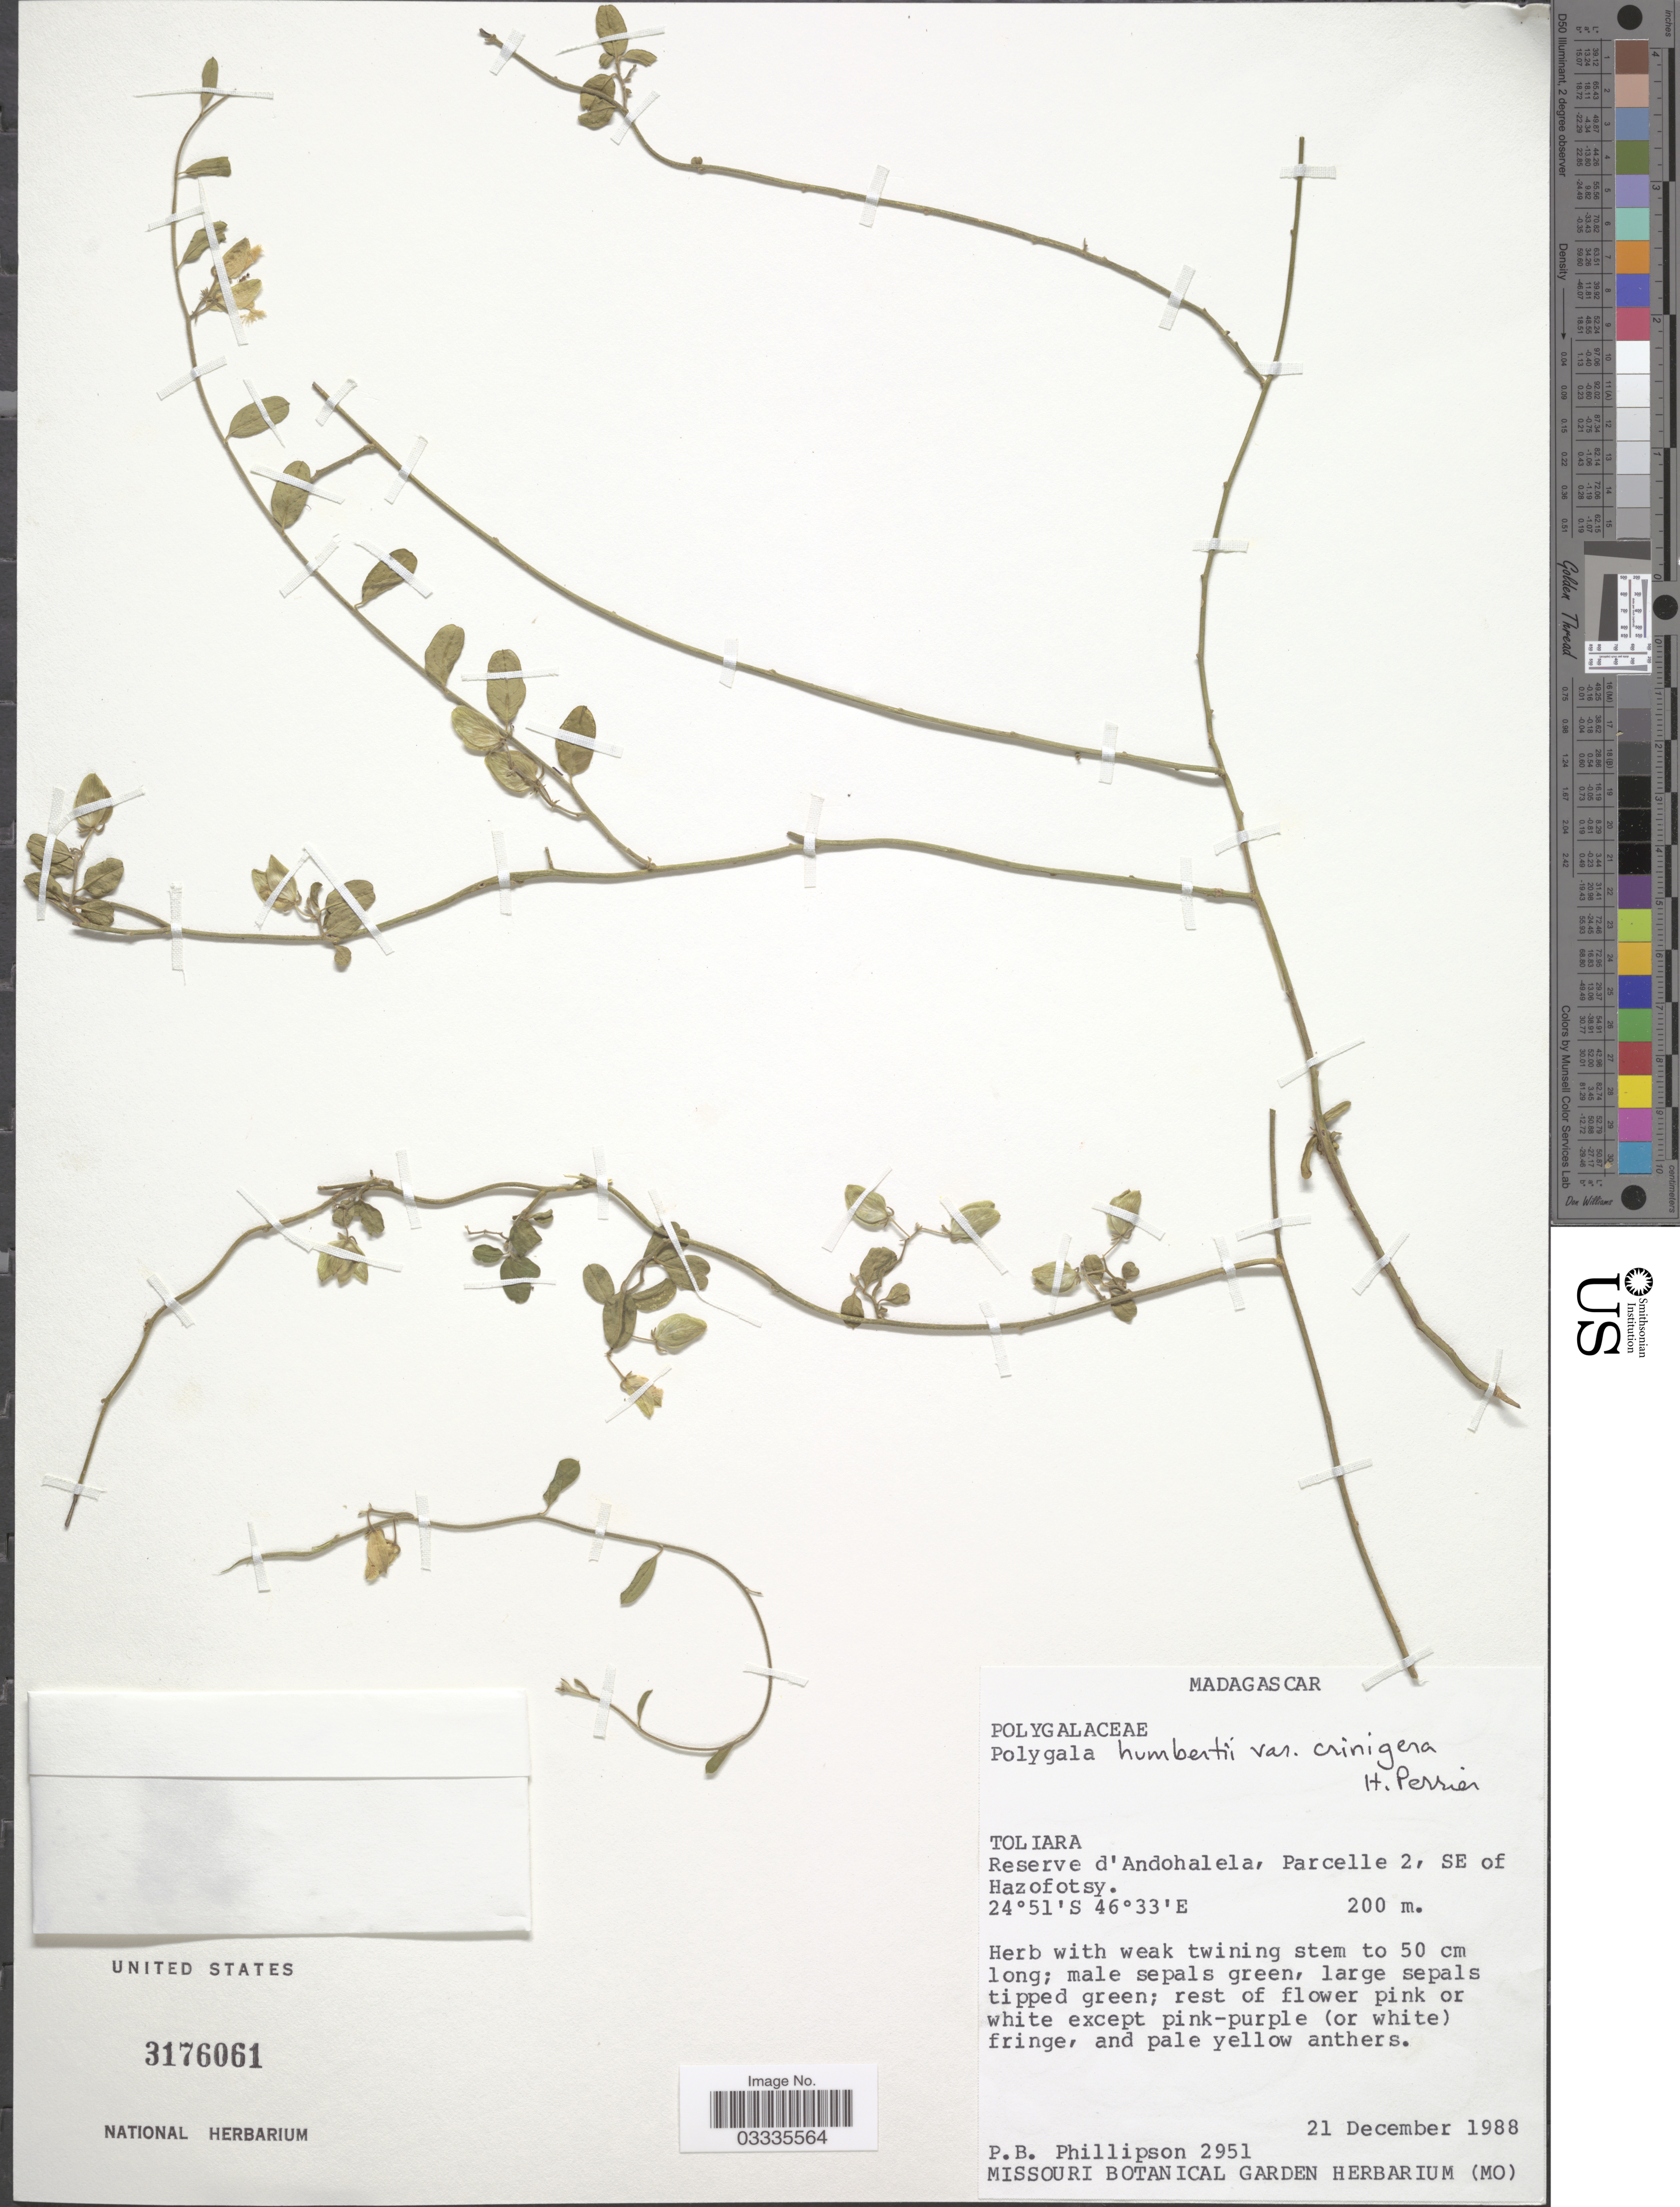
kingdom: Plantae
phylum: Tracheophyta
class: Magnoliopsida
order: Fabales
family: Polygalaceae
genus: Polygala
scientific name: Polygala humbertii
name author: H. Perrier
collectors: P. B. Phillipson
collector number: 2951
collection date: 1988-12-21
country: Madagascar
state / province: Anosy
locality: Reserve d'Andohalela, Parcelle 2 , SE of Hazofotsy.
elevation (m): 200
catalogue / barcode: US 3176061